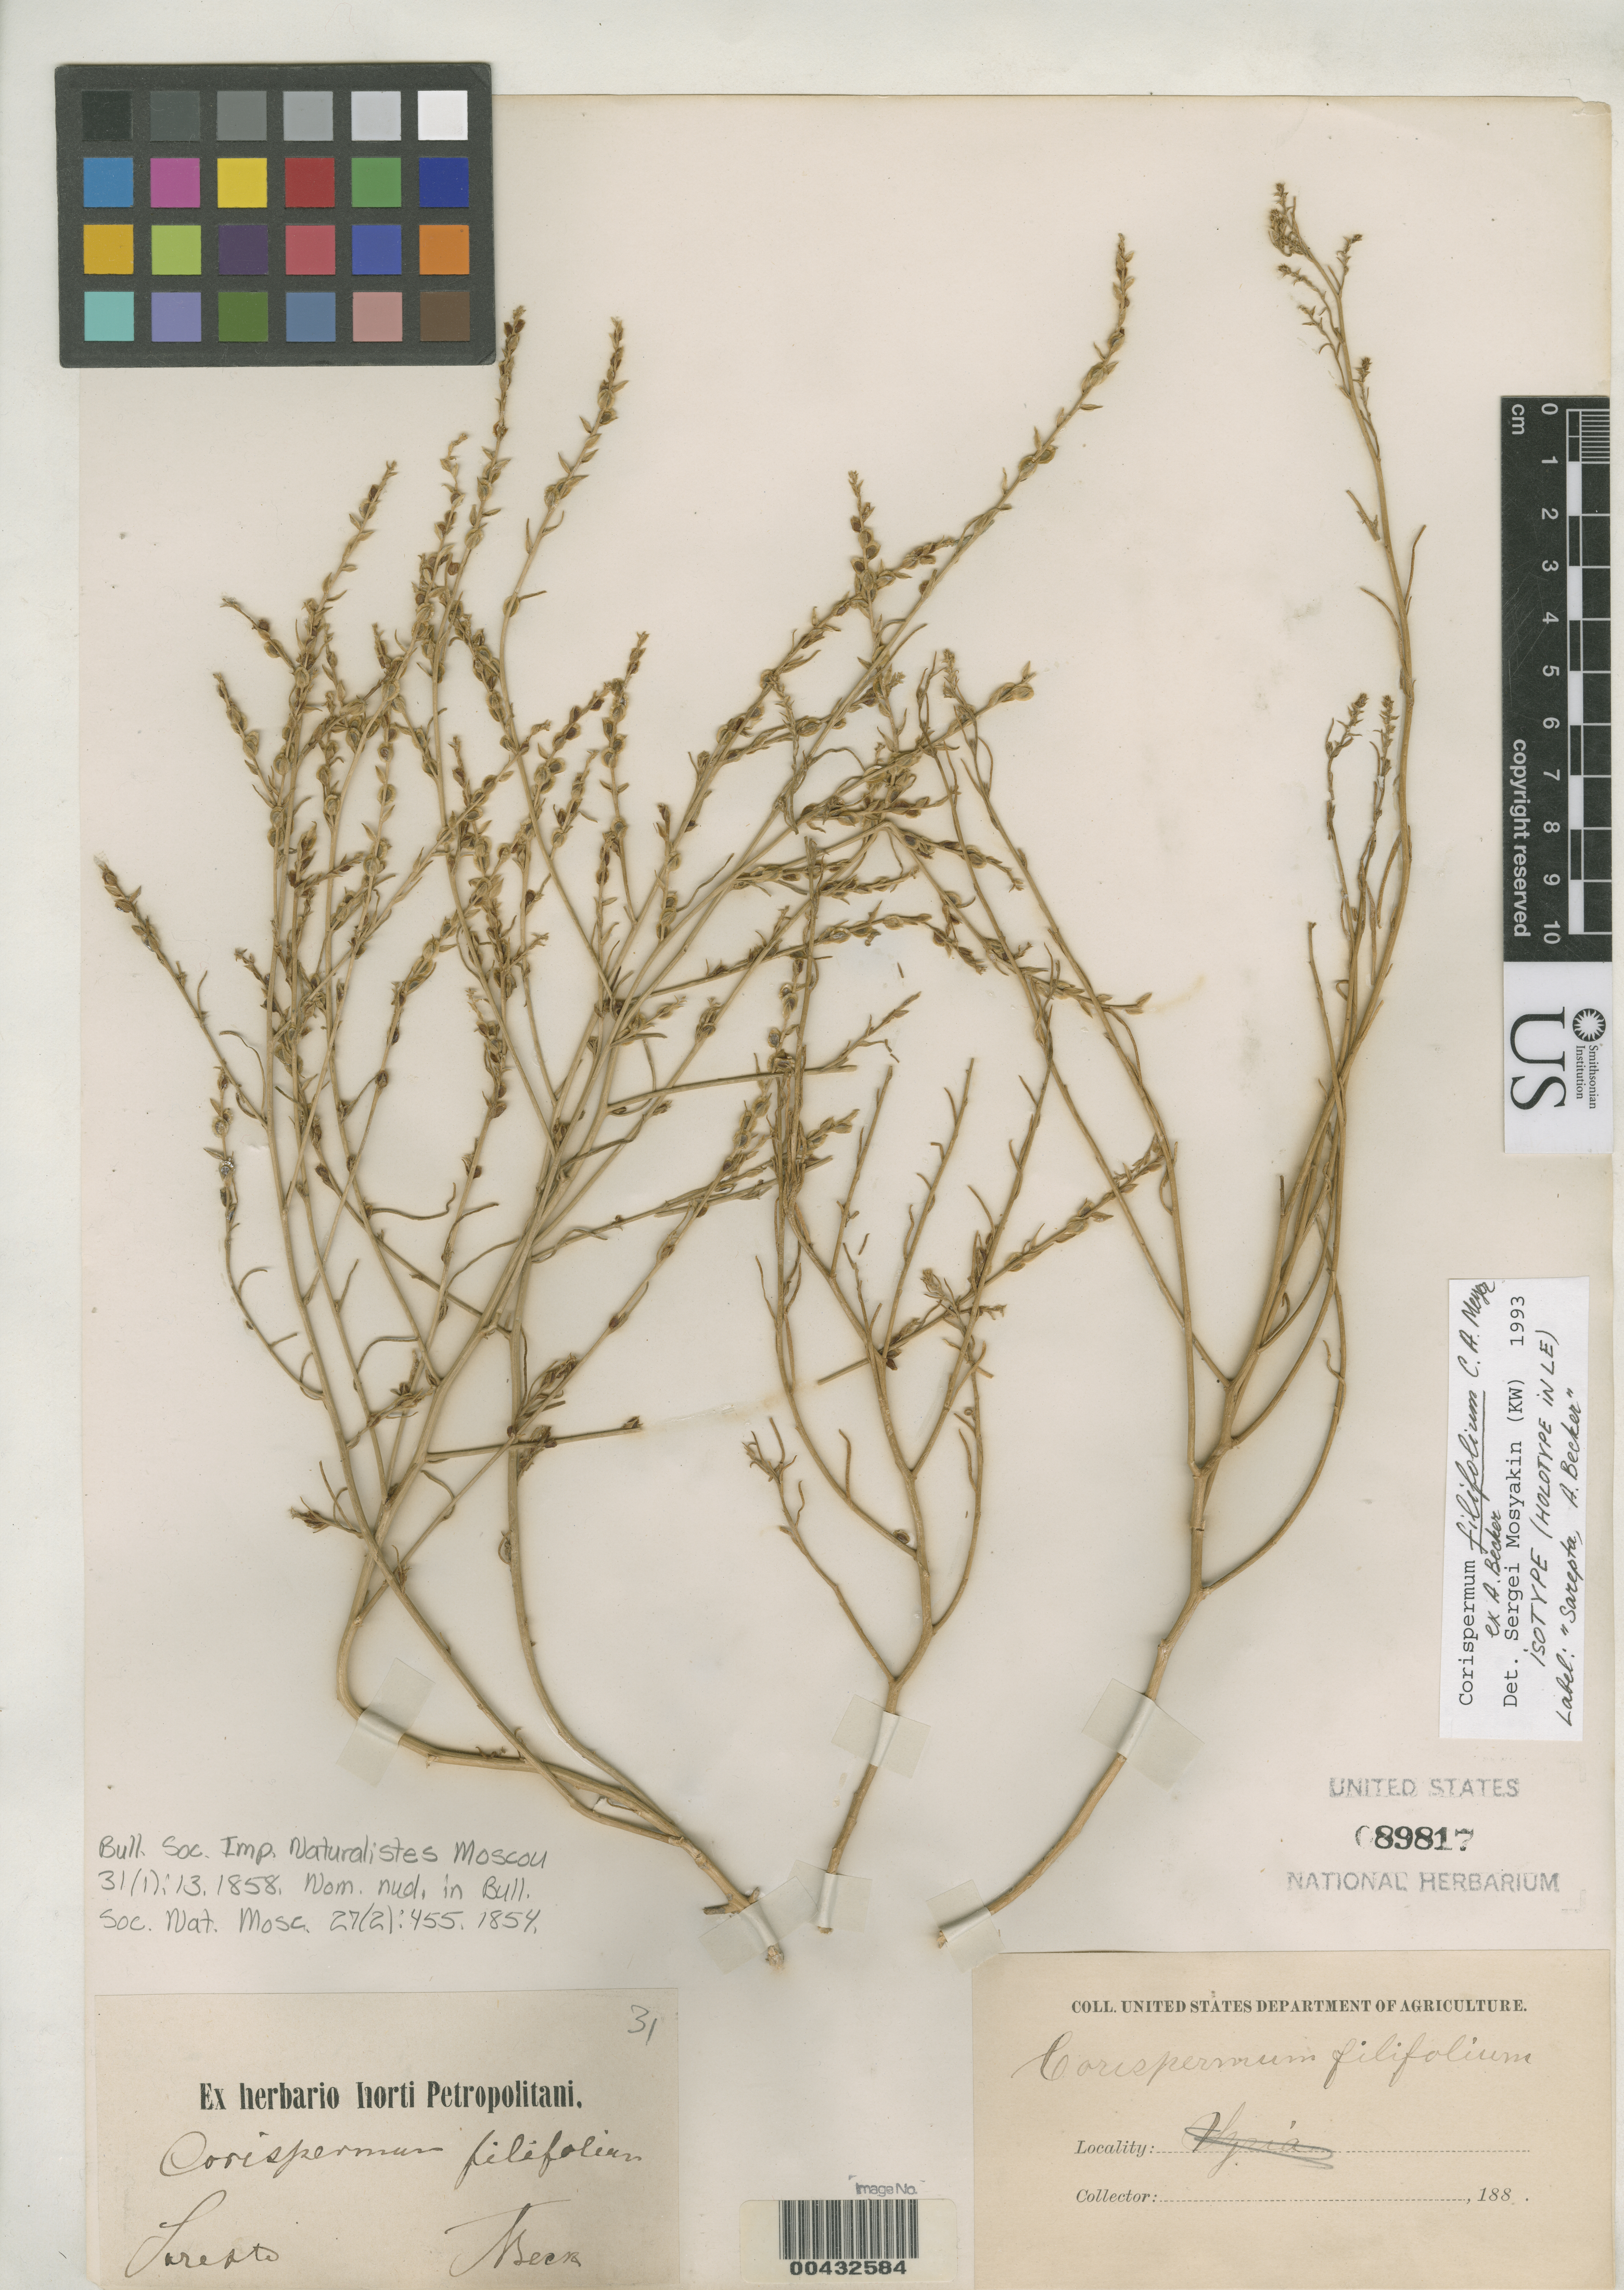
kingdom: Plantae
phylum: Tracheophyta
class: Magnoliopsida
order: Caryophyllales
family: Amaranthaceae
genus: Corispermum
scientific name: Corispermum filifolium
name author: C.A. Mey. ex Becker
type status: Isotype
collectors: A. Becker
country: Russian Federation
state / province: Volgograd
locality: Sarepta.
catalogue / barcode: US 89817